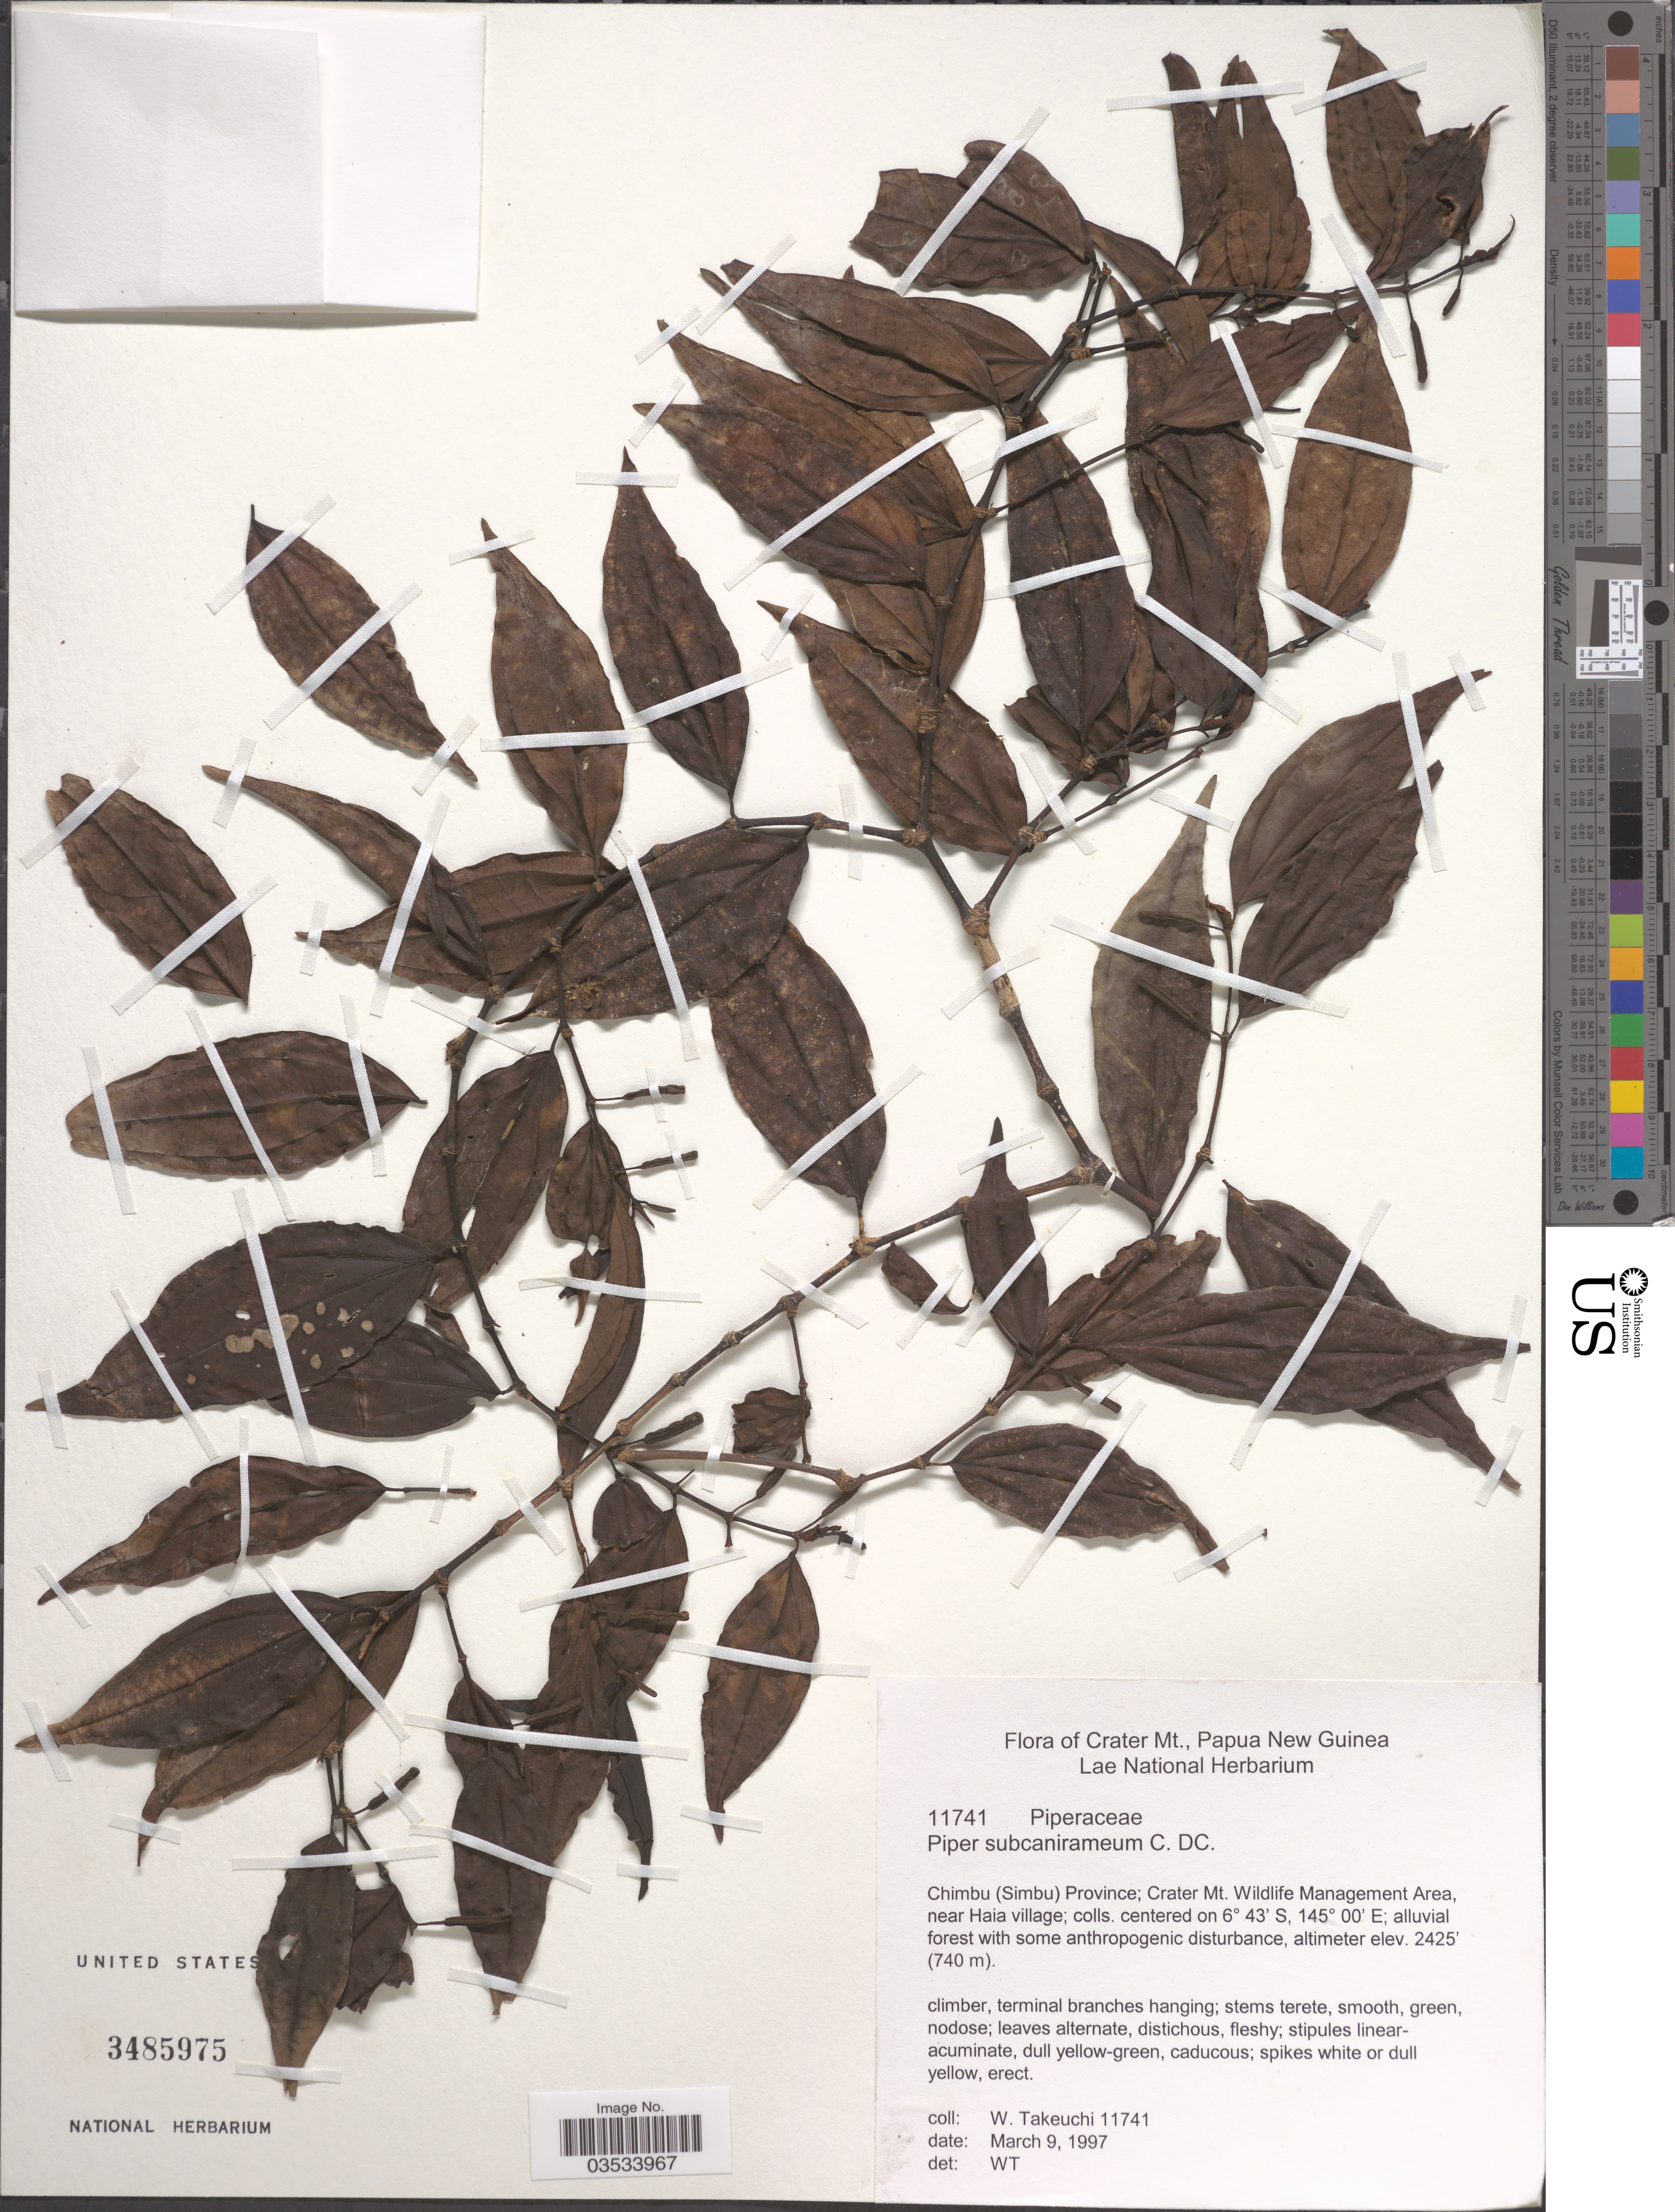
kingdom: Plantae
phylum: Tracheophyta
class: Magnoliopsida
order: Piperales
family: Piperaceae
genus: Piper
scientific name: Piper subcaniramum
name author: C. DC.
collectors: W. Takeuchi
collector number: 11741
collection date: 1997-03-09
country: Papua New Guinea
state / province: Chimbu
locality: Crater Mt. Chimbu (Simbu) Province; Wildlife Management Area, near Haia village.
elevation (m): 739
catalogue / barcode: US 3485975